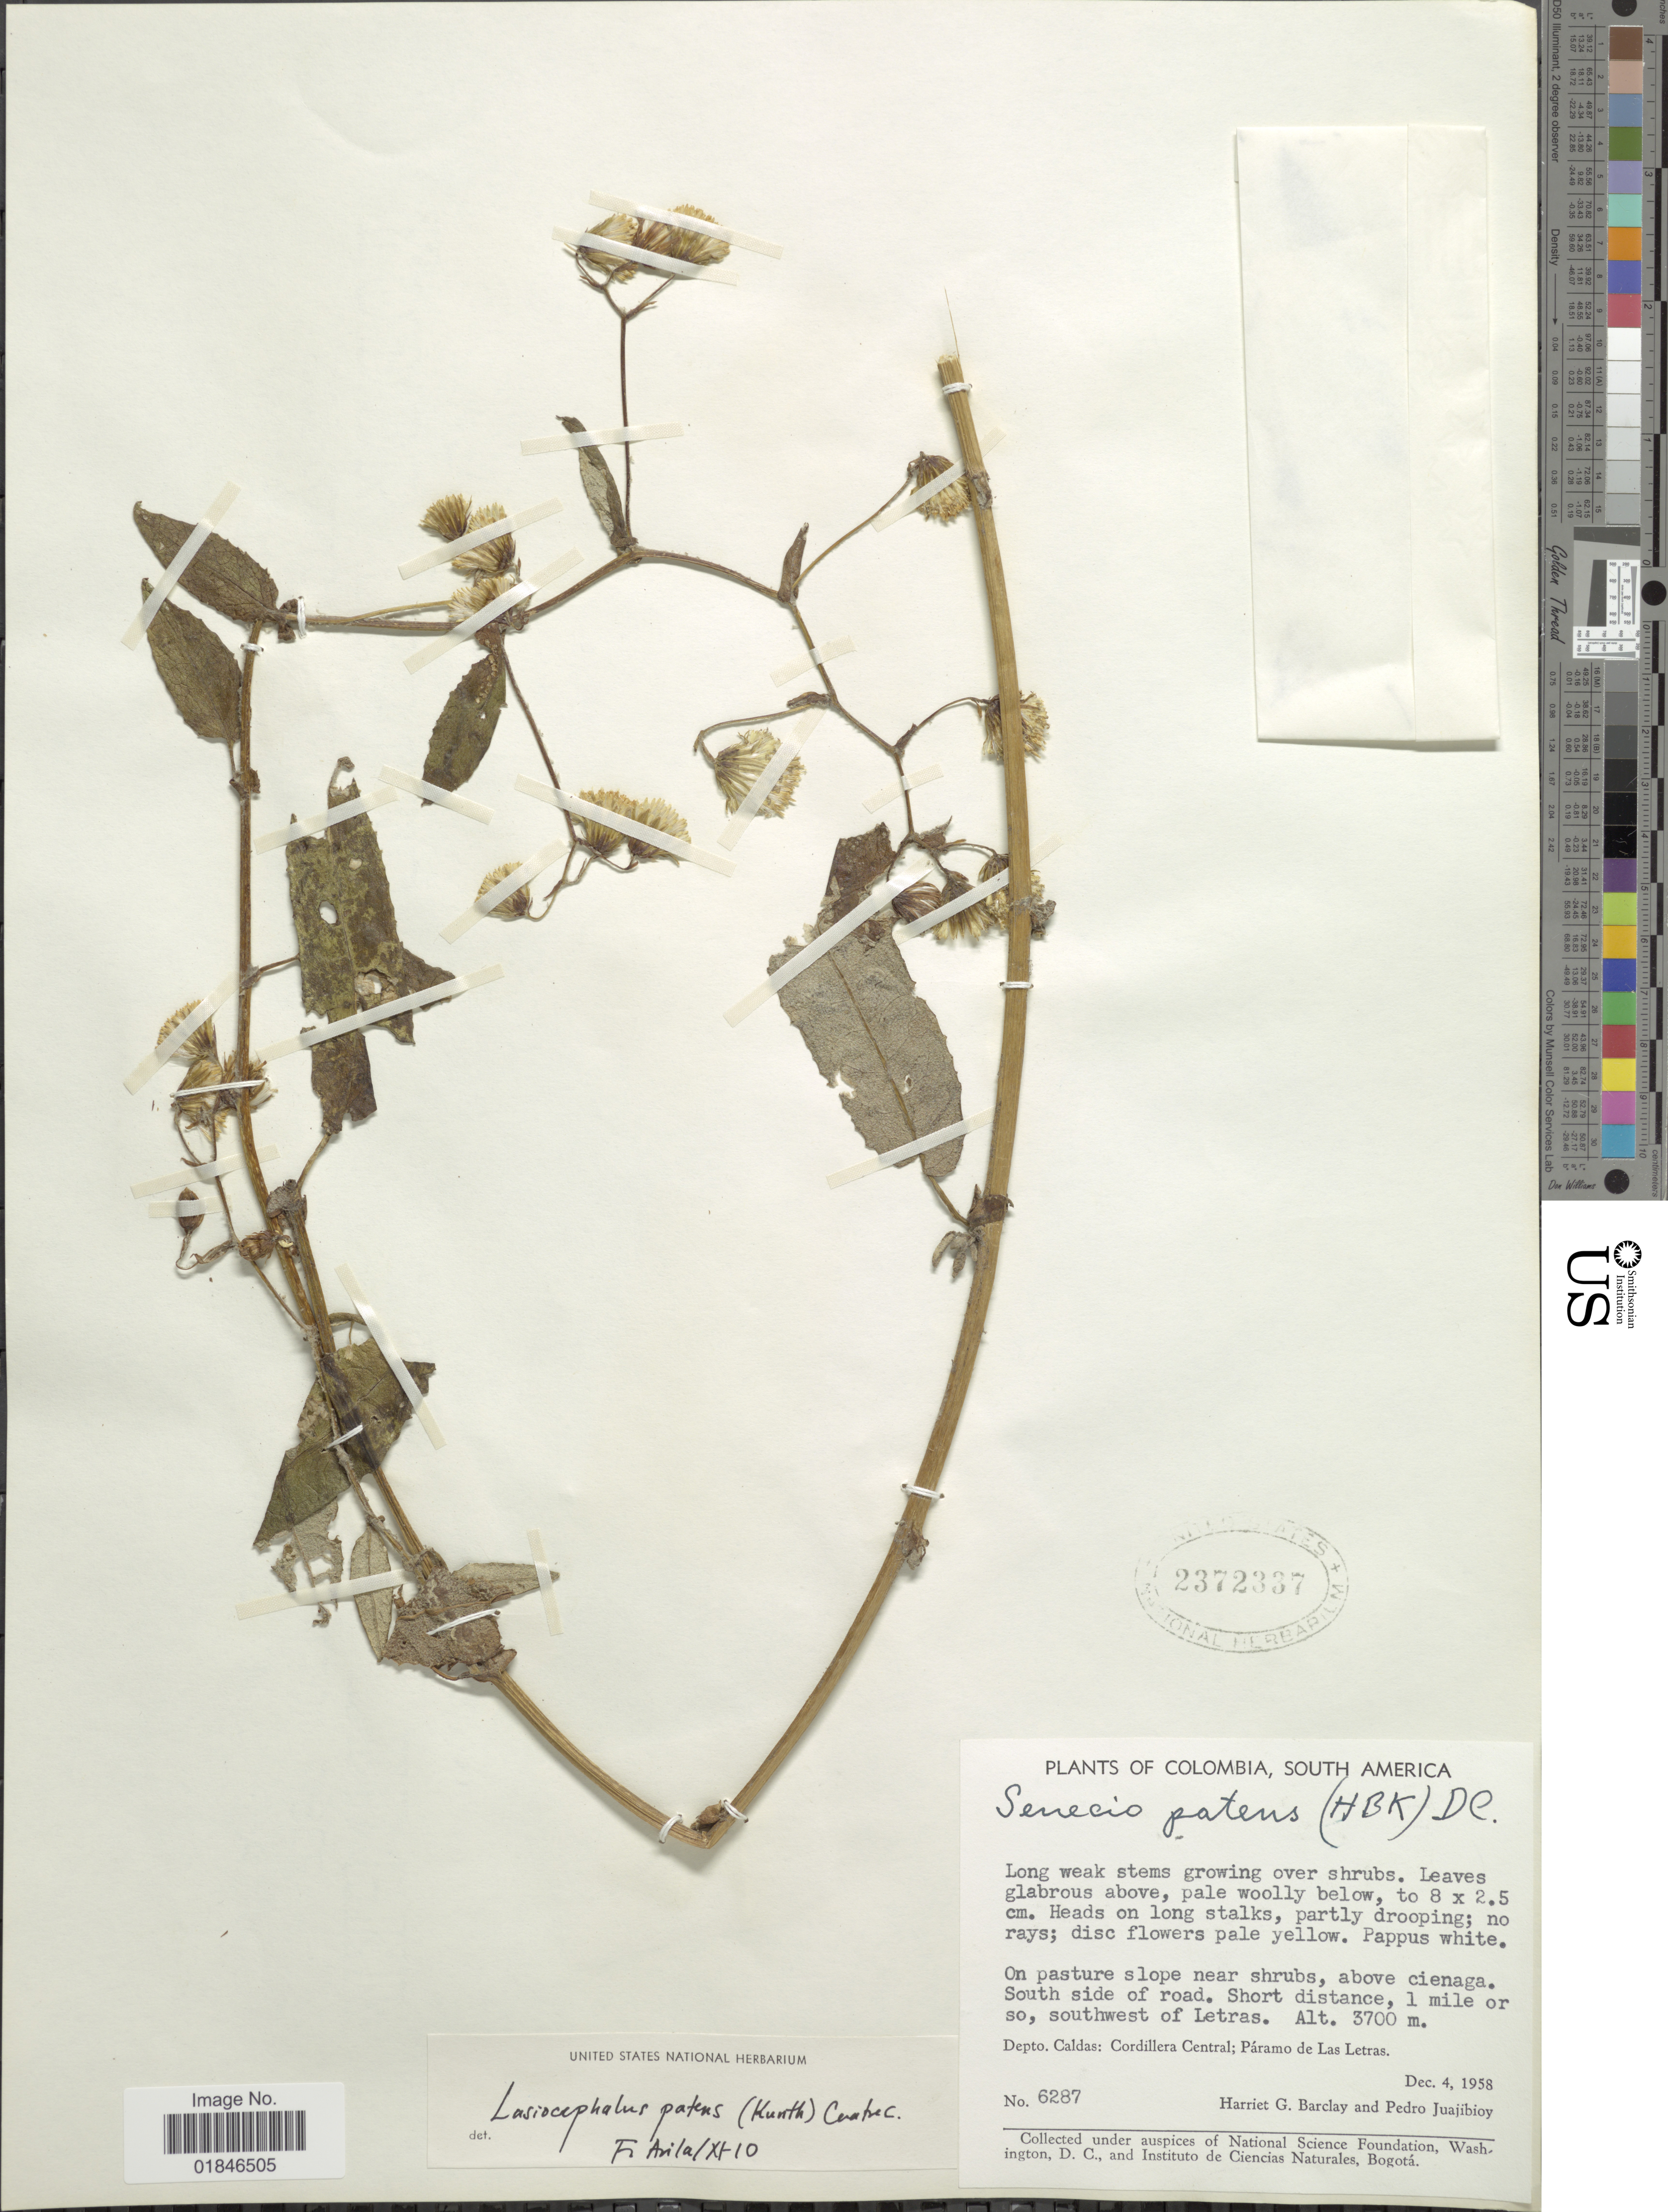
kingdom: Plantae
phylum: Tracheophyta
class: Magnoliopsida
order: Asterales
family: Asteraceae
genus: Senecio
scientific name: Senecio patens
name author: (Kunth) DC.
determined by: Salomon, Luciana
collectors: H. G. Barclay & P. Juajibioy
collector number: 6287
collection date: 1958-12-04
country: Colombia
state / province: Caldas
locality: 1 miles or so, southwest of Letras, Dept. Caldas: Cordillera Central; Paramo de LasLetras.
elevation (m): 3700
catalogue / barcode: US 2372337